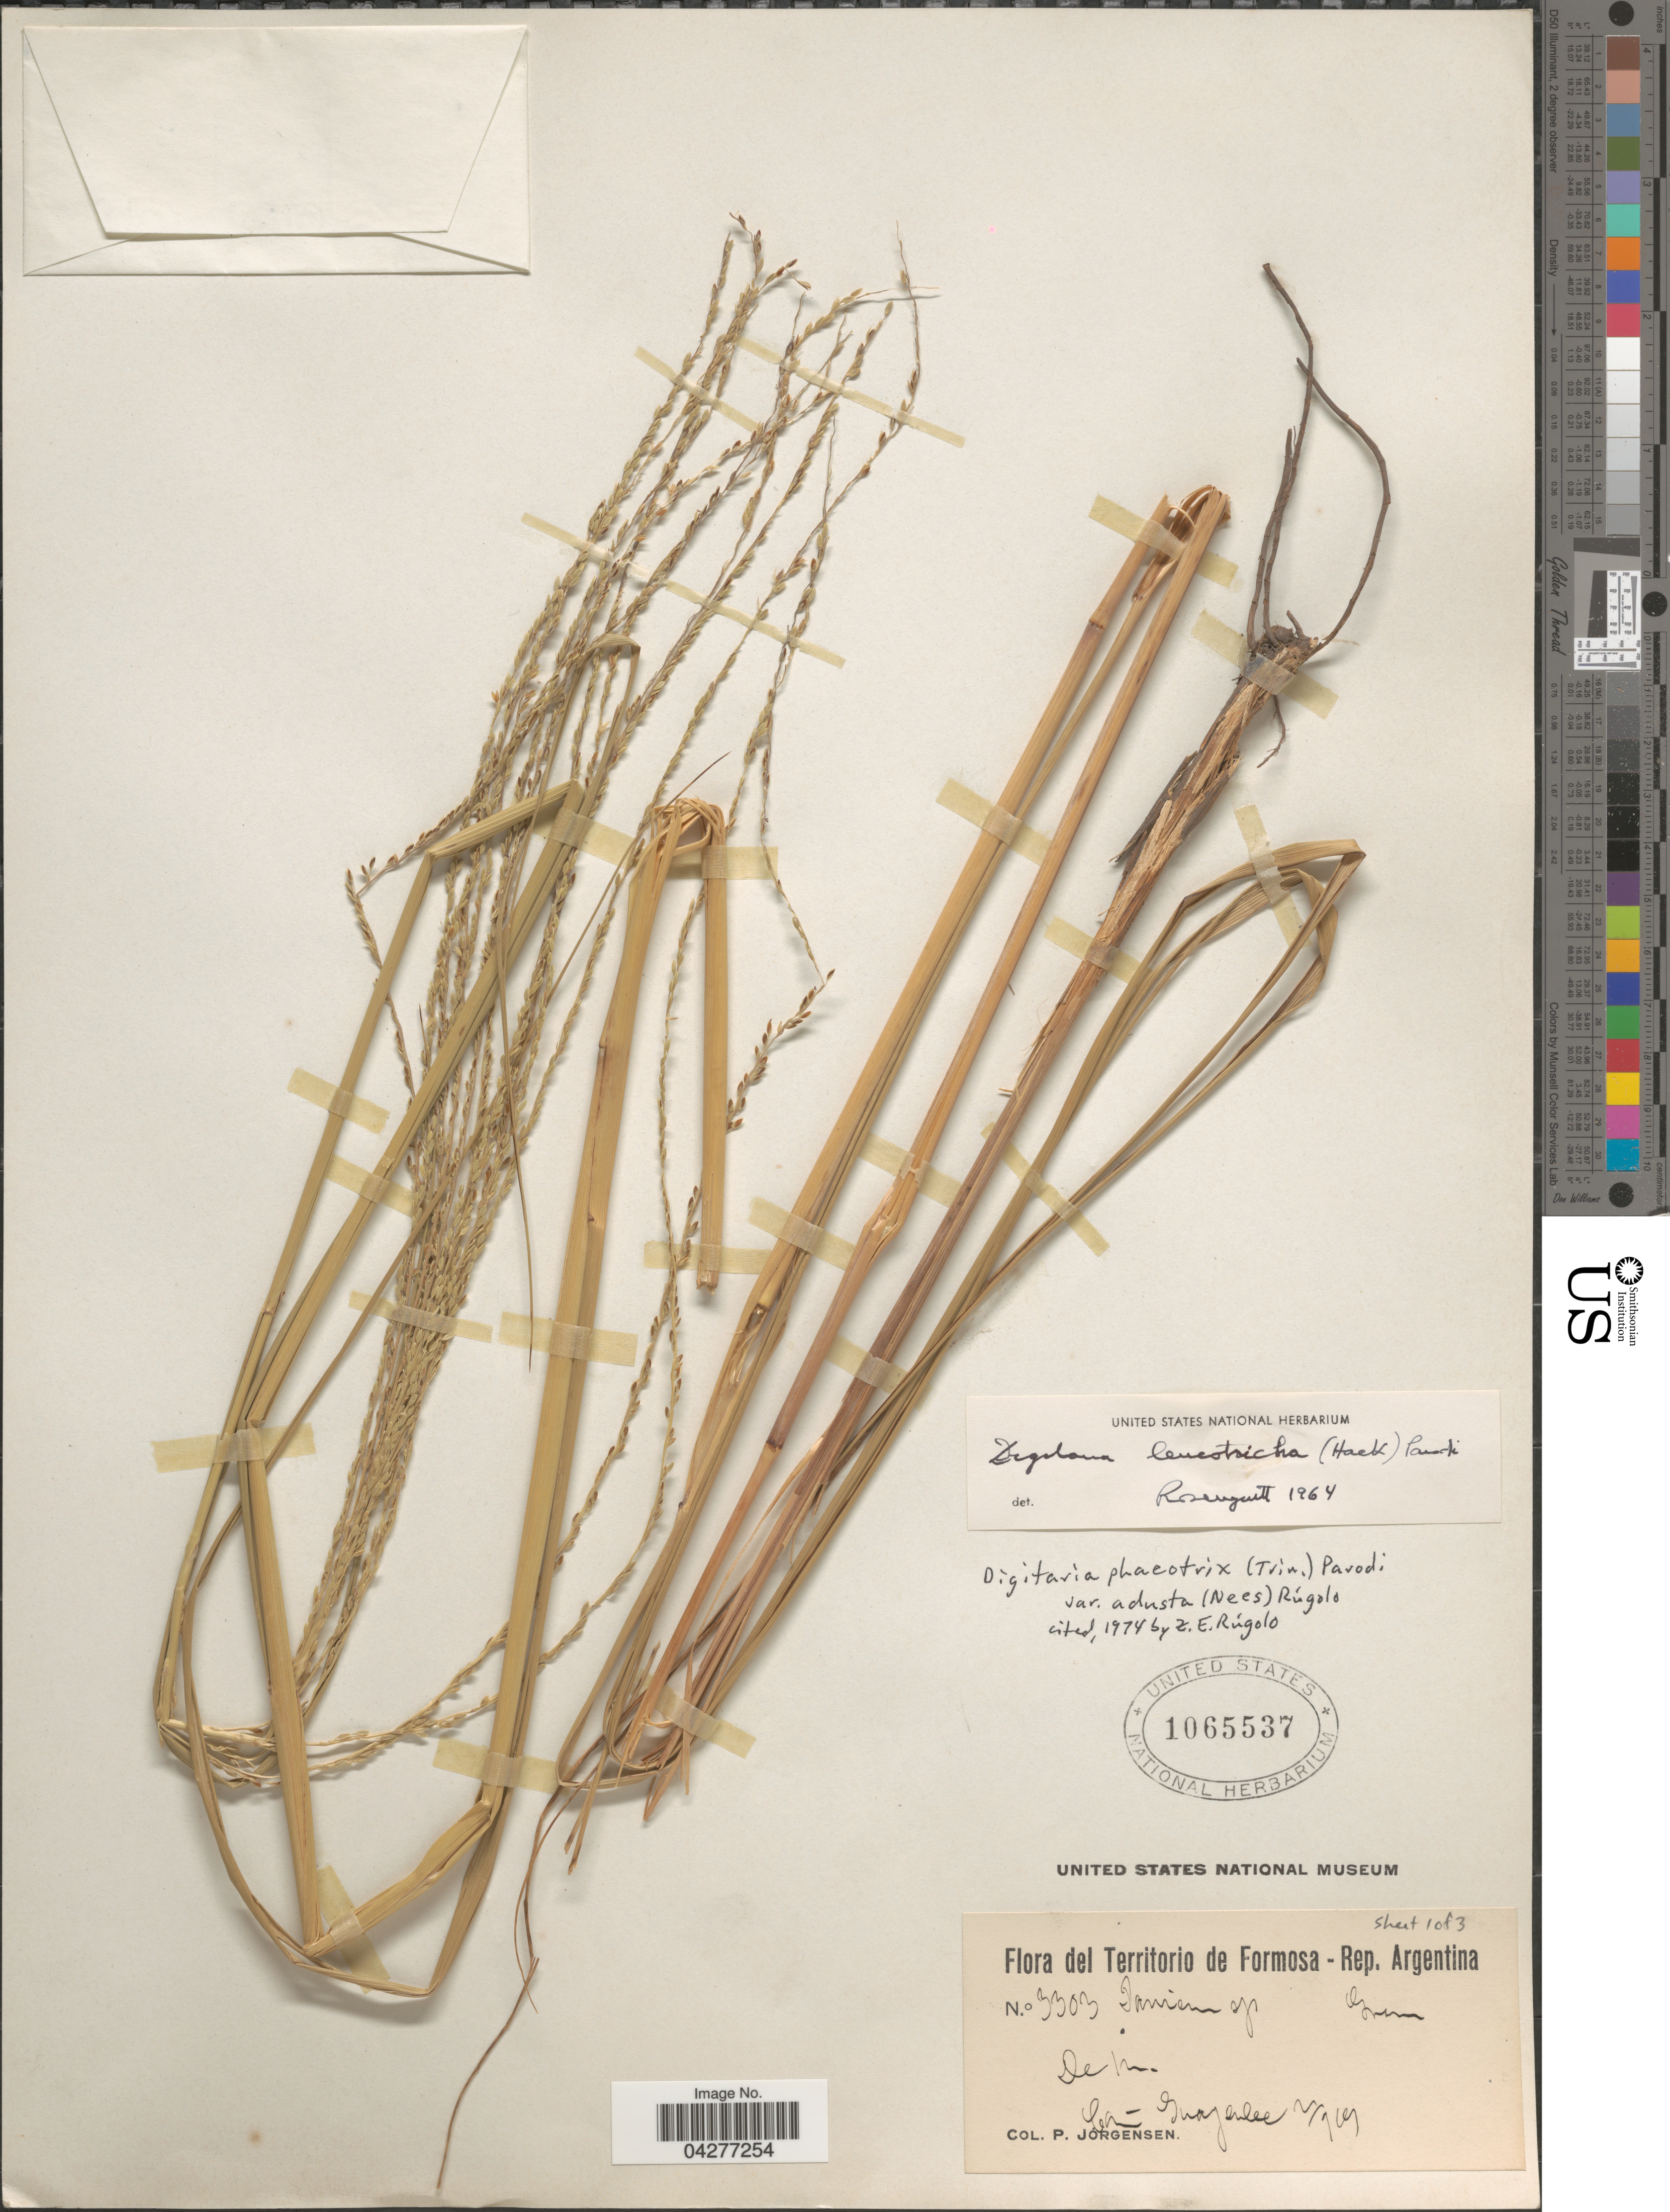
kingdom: Plantae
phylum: Tracheophyta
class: Liliopsida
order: Poales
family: Poaceae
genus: Digitaria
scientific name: Digitaria phaeothrix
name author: (Trin.) Parodi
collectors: P. Jörgensen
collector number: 3303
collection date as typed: Transcribed d/m/y: 2/7/19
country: Argentina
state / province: Formosa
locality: Territorio de Formosa-Rep. Argentina. Comun Guayculee.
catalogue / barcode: US 1065537